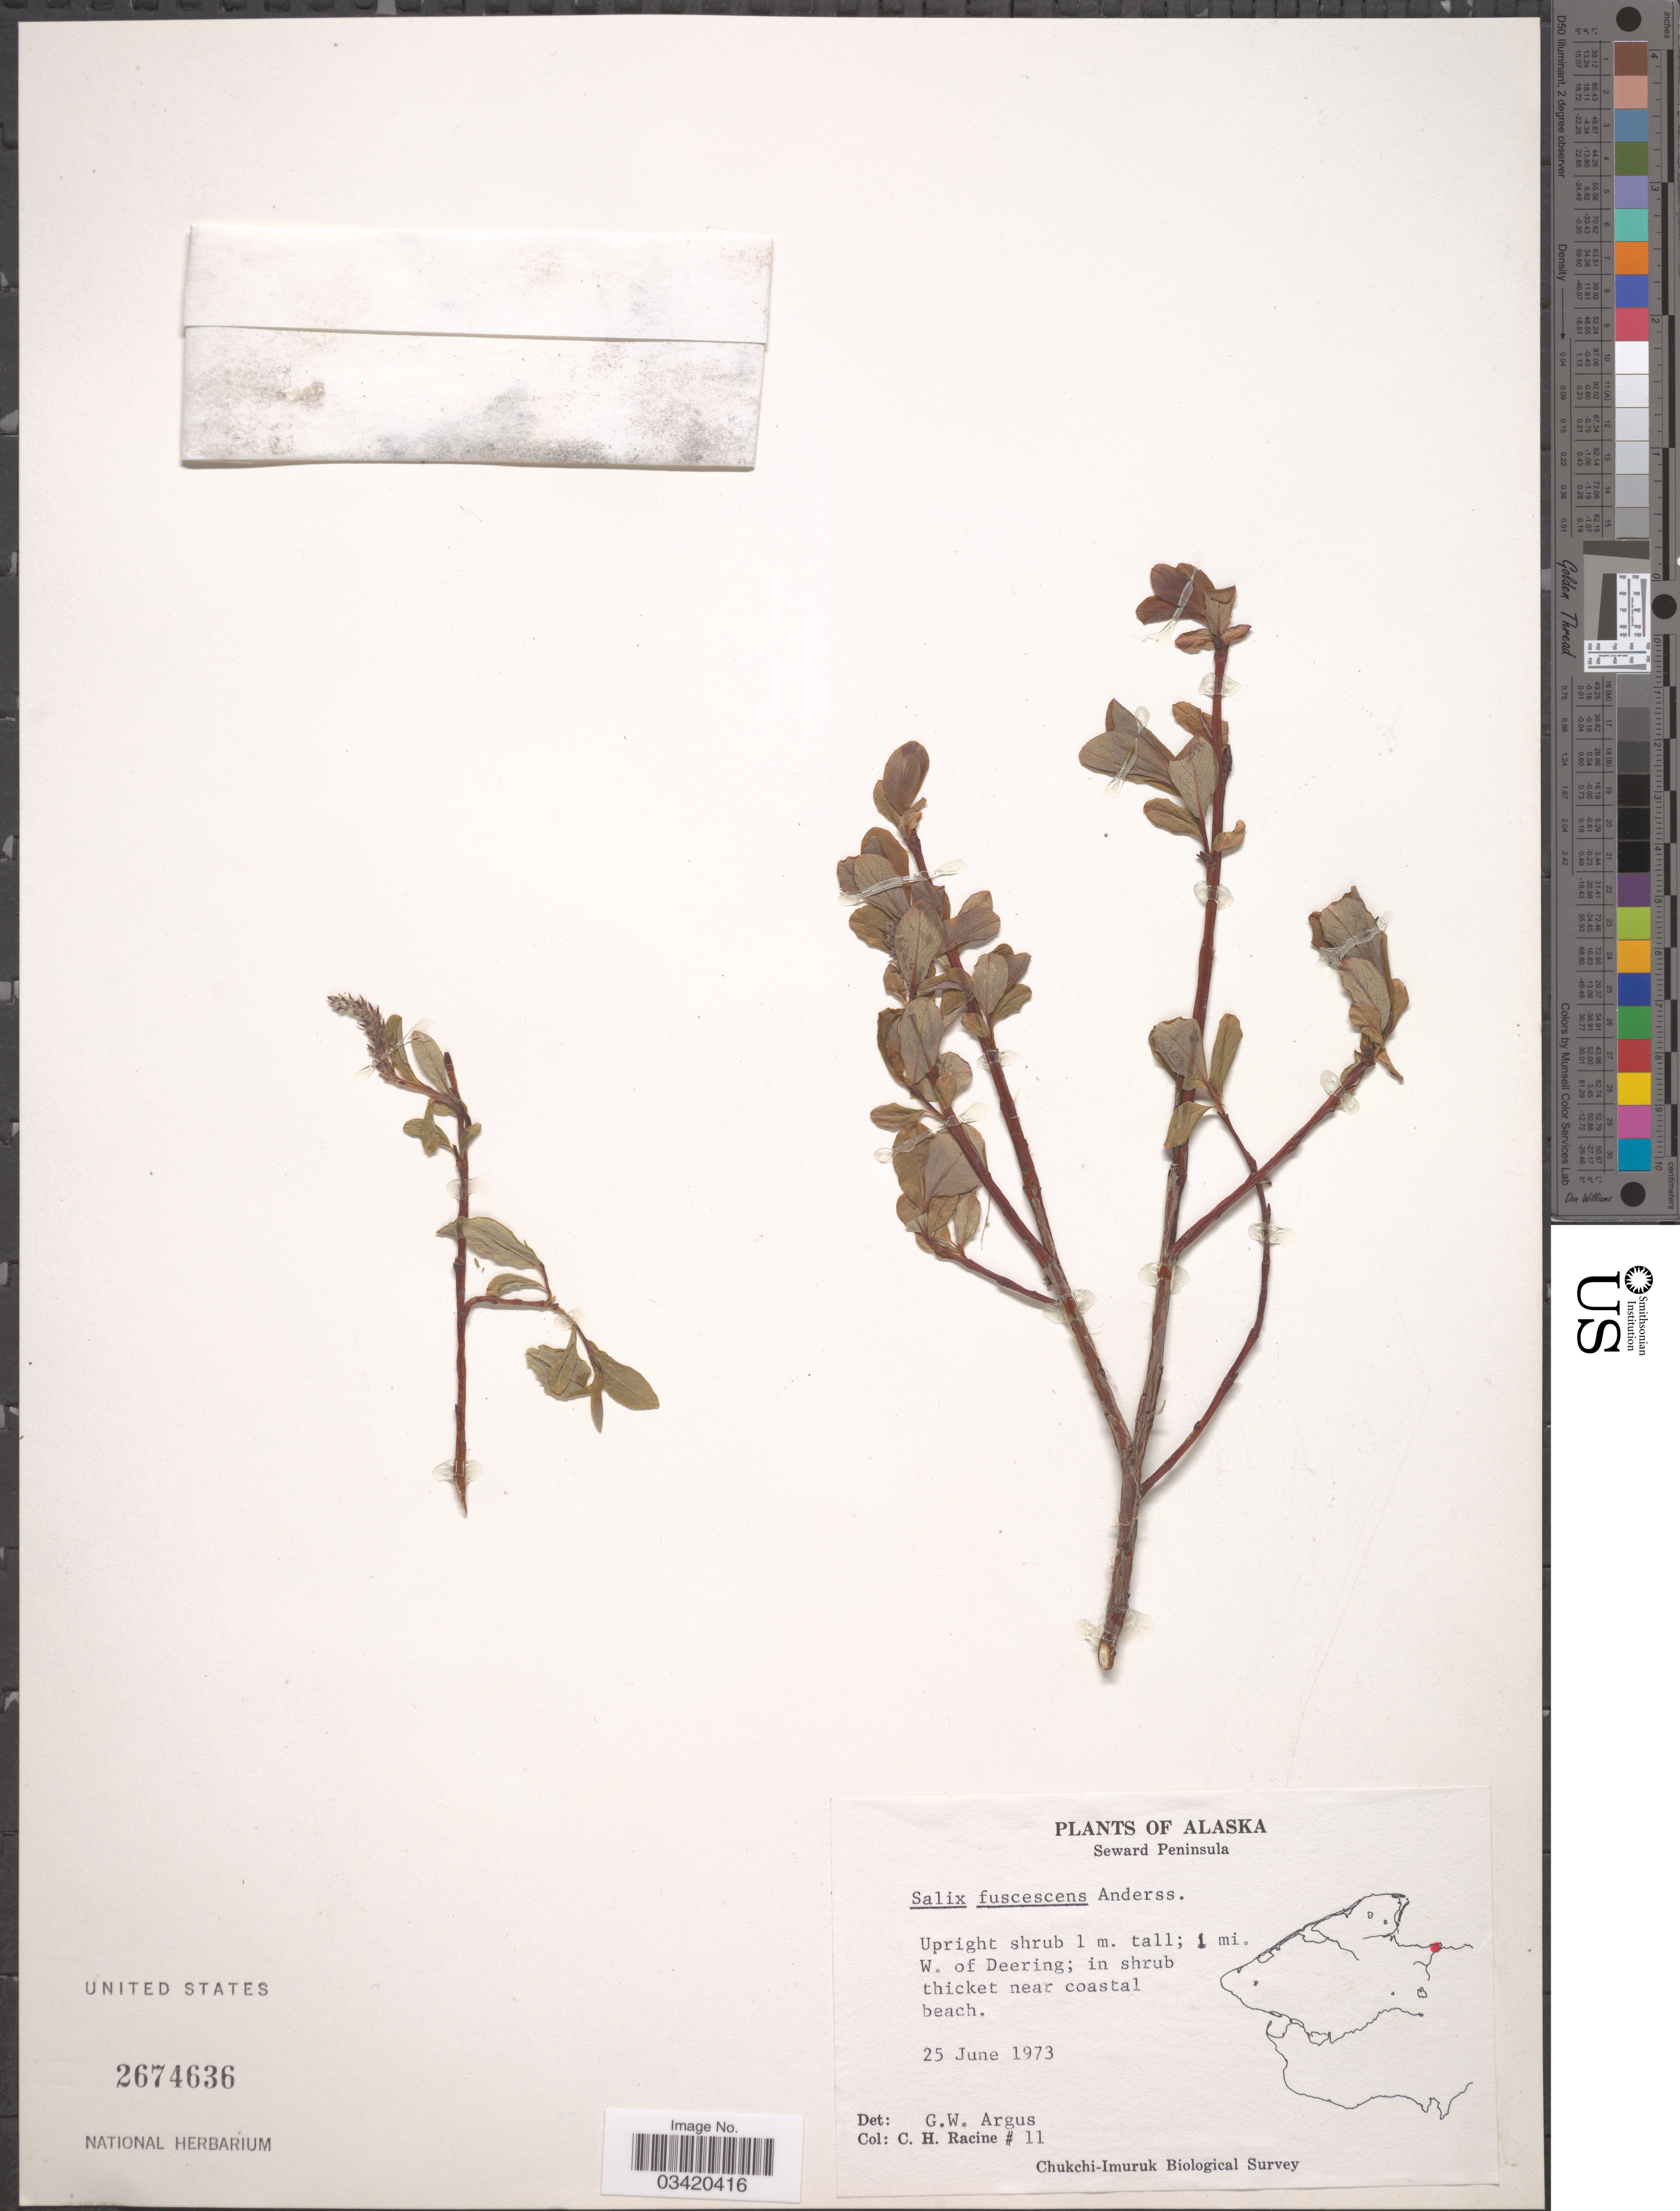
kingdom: Plantae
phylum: Tracheophyta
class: Magnoliopsida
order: Malpighiales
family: Salicaceae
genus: Salix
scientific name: Salix fuscescens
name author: Andersson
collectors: C. Racine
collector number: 11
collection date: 1973-06-25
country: United States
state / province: Alaska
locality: Seward Peninsula. 1 mi. W. of Deering.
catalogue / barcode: US 2674636